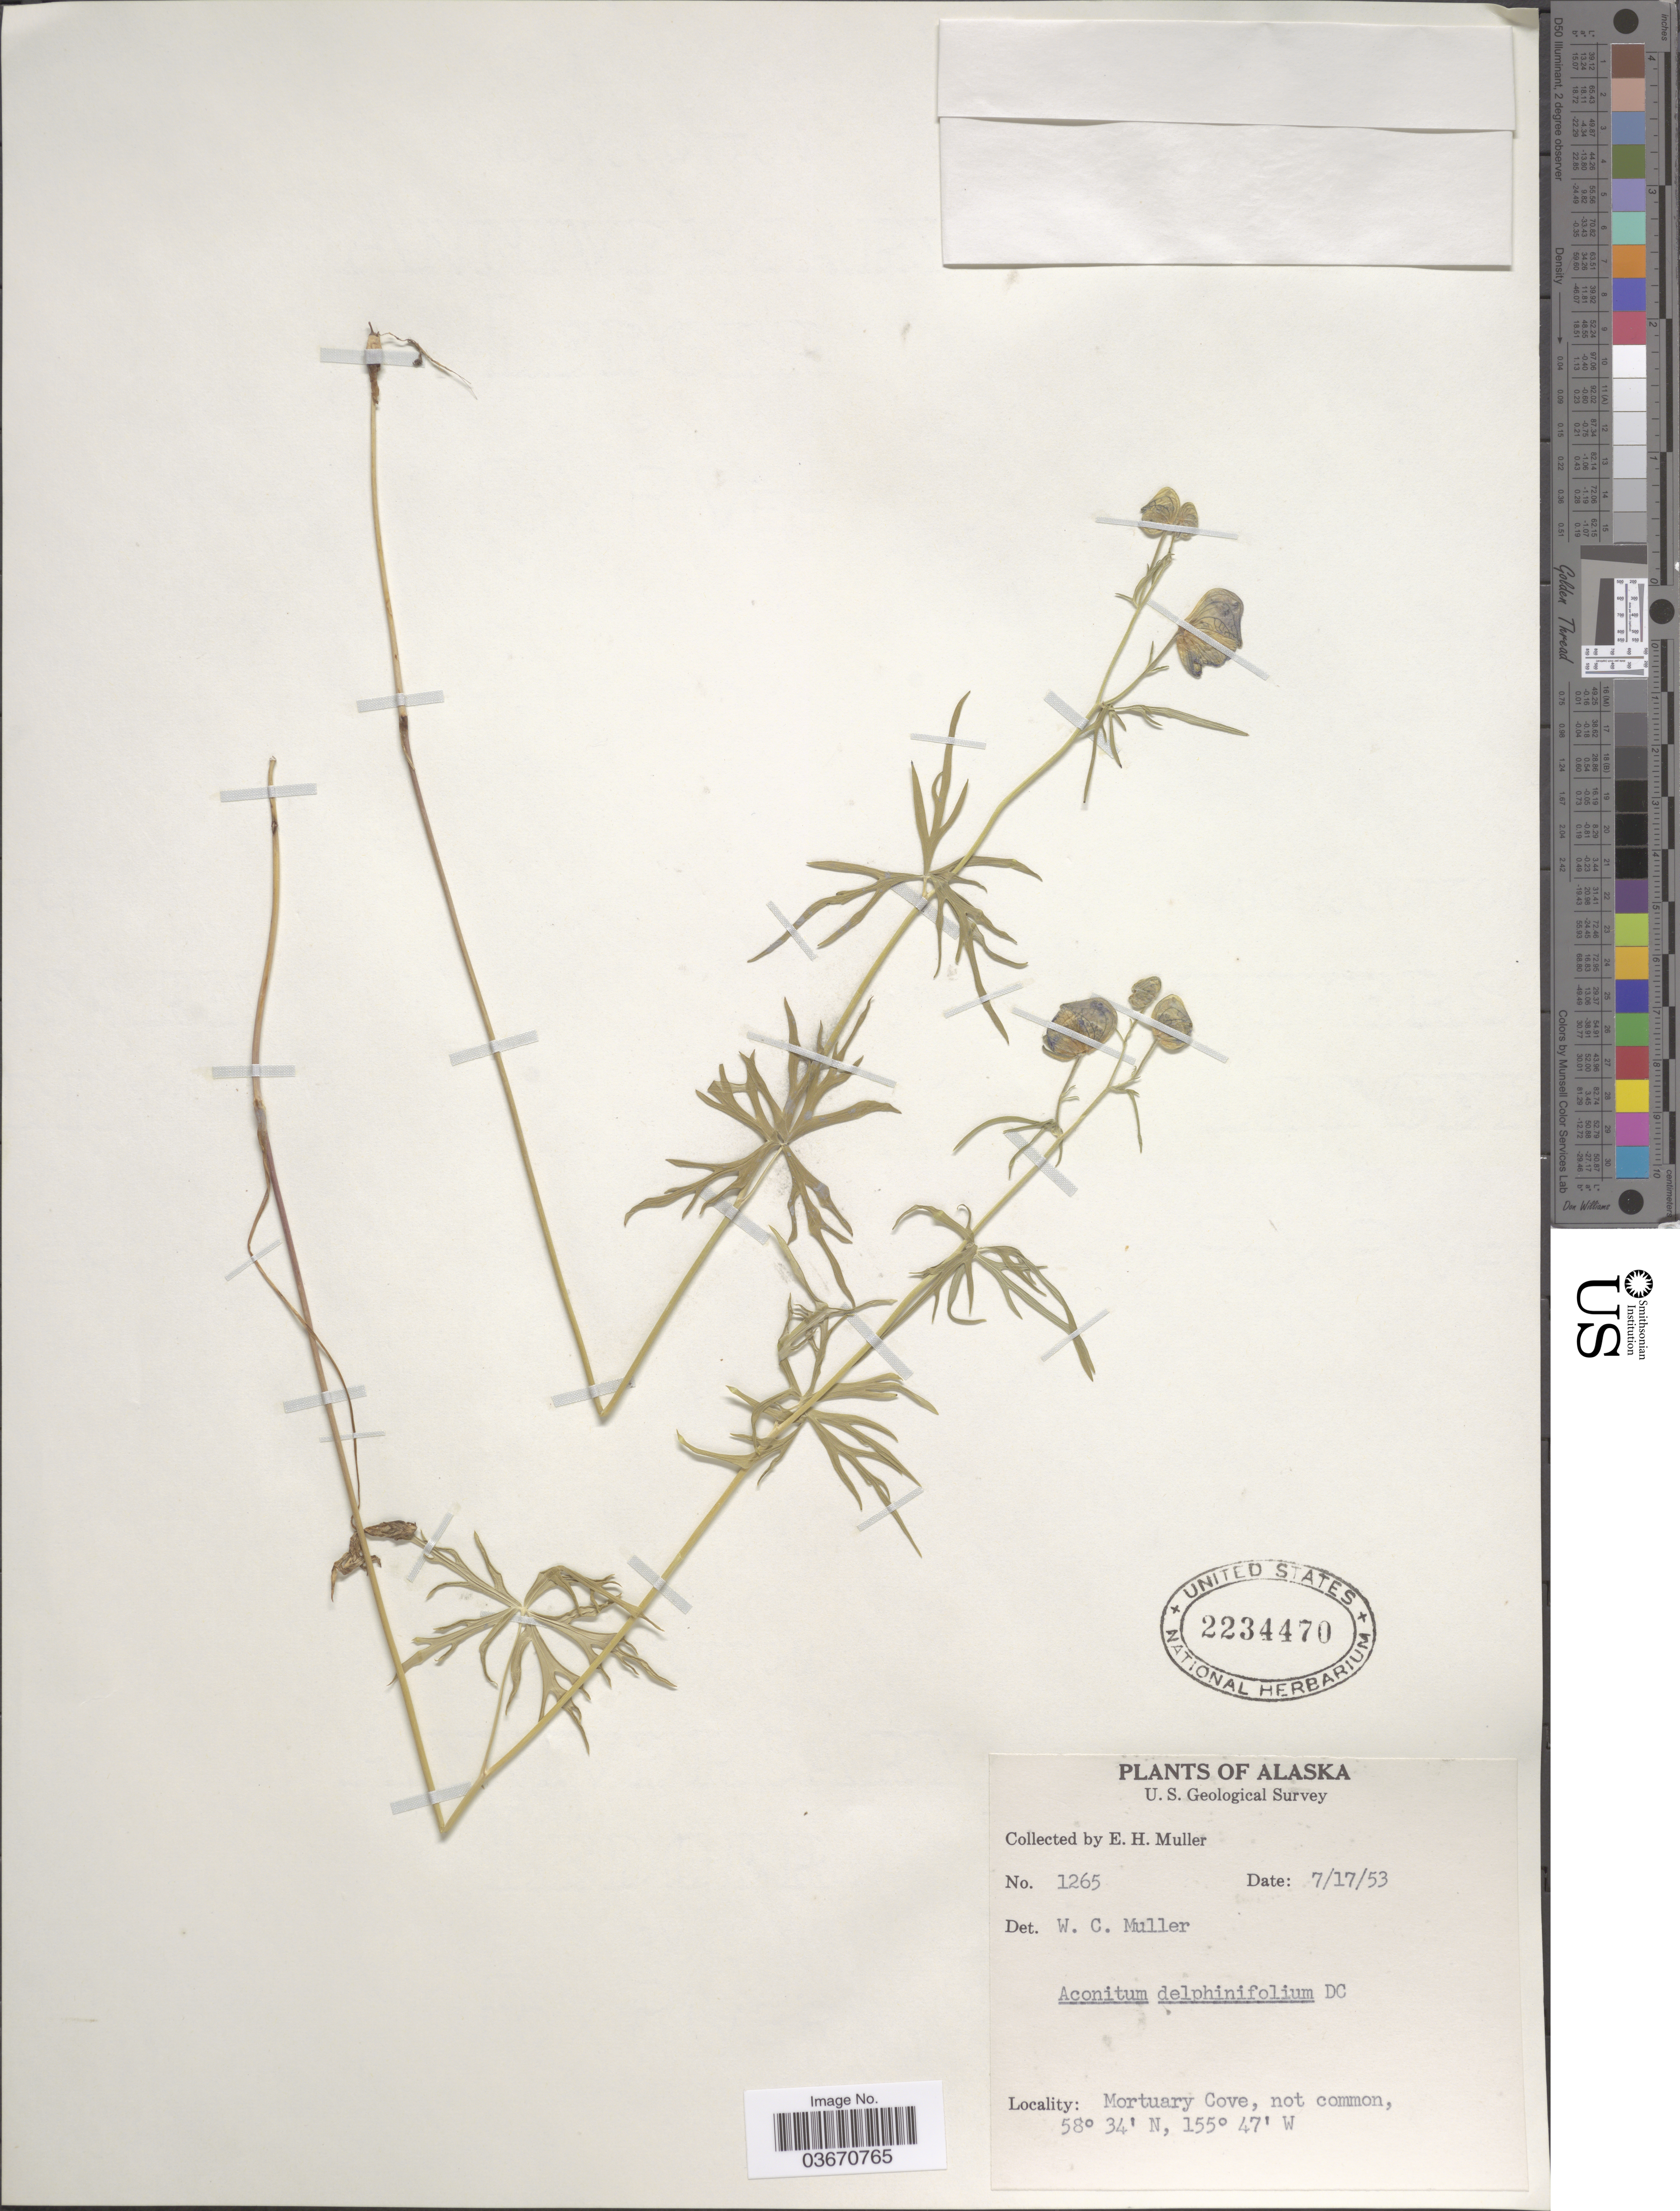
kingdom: Plantae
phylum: Tracheophyta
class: Magnoliopsida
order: Ranunculales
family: Ranunculaceae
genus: Aconitum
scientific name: Aconitum delphinifolium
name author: DC.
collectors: E. H. Muller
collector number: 1265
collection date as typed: Transcribed d/m/y: 17/7/53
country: United States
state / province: Alaska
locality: Mortuary Cove.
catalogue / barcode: US 2234470